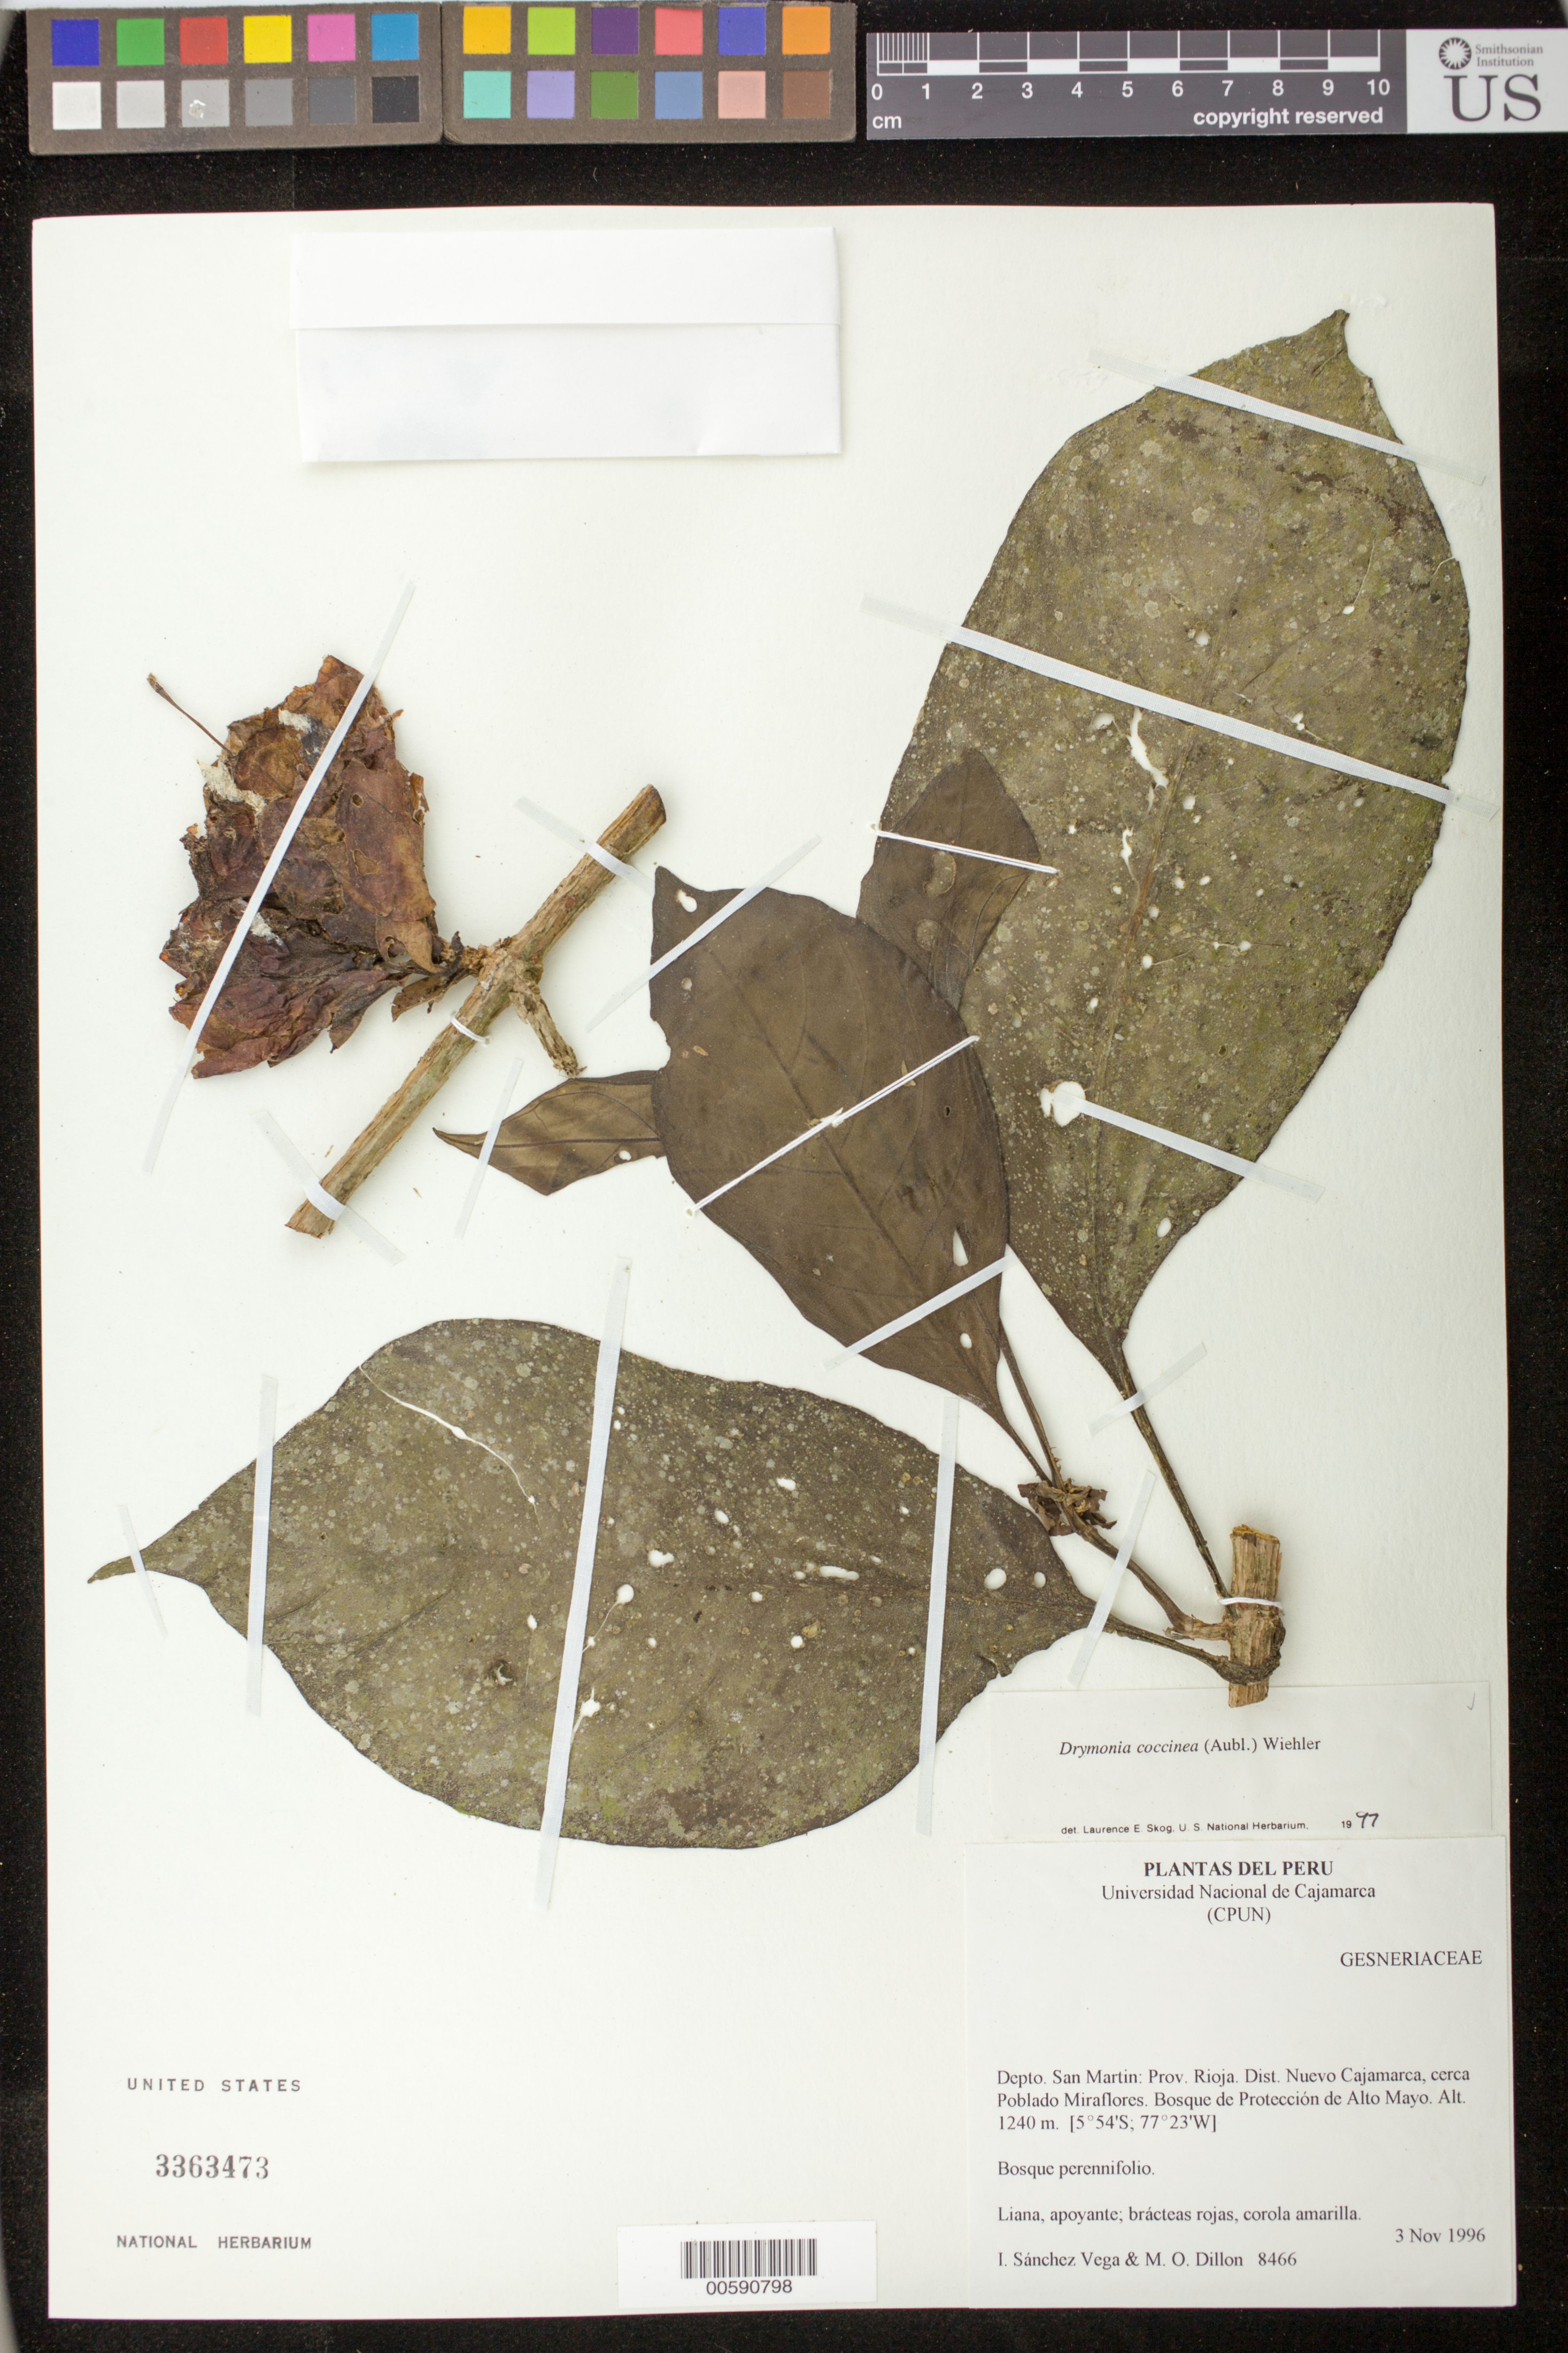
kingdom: Plantae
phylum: Tracheophyta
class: Magnoliopsida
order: Lamiales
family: Gesneriaceae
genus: Drymonia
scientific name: Drymonia coccinea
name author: (Aubl.) Wiehler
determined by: Skog, Laurence E.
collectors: I. M. Sánchez Vega & M. O. Dillon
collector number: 8466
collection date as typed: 03 Nov 1996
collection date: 1996-11-03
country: Peru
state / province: San Martín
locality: Prov. Rioja, Dist. Nuevo Cajamarca; cerca Poblado Miraflores, Bosque de Protección de Alto Mayo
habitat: Bosque perennifolio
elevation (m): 1420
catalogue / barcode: US 3363473